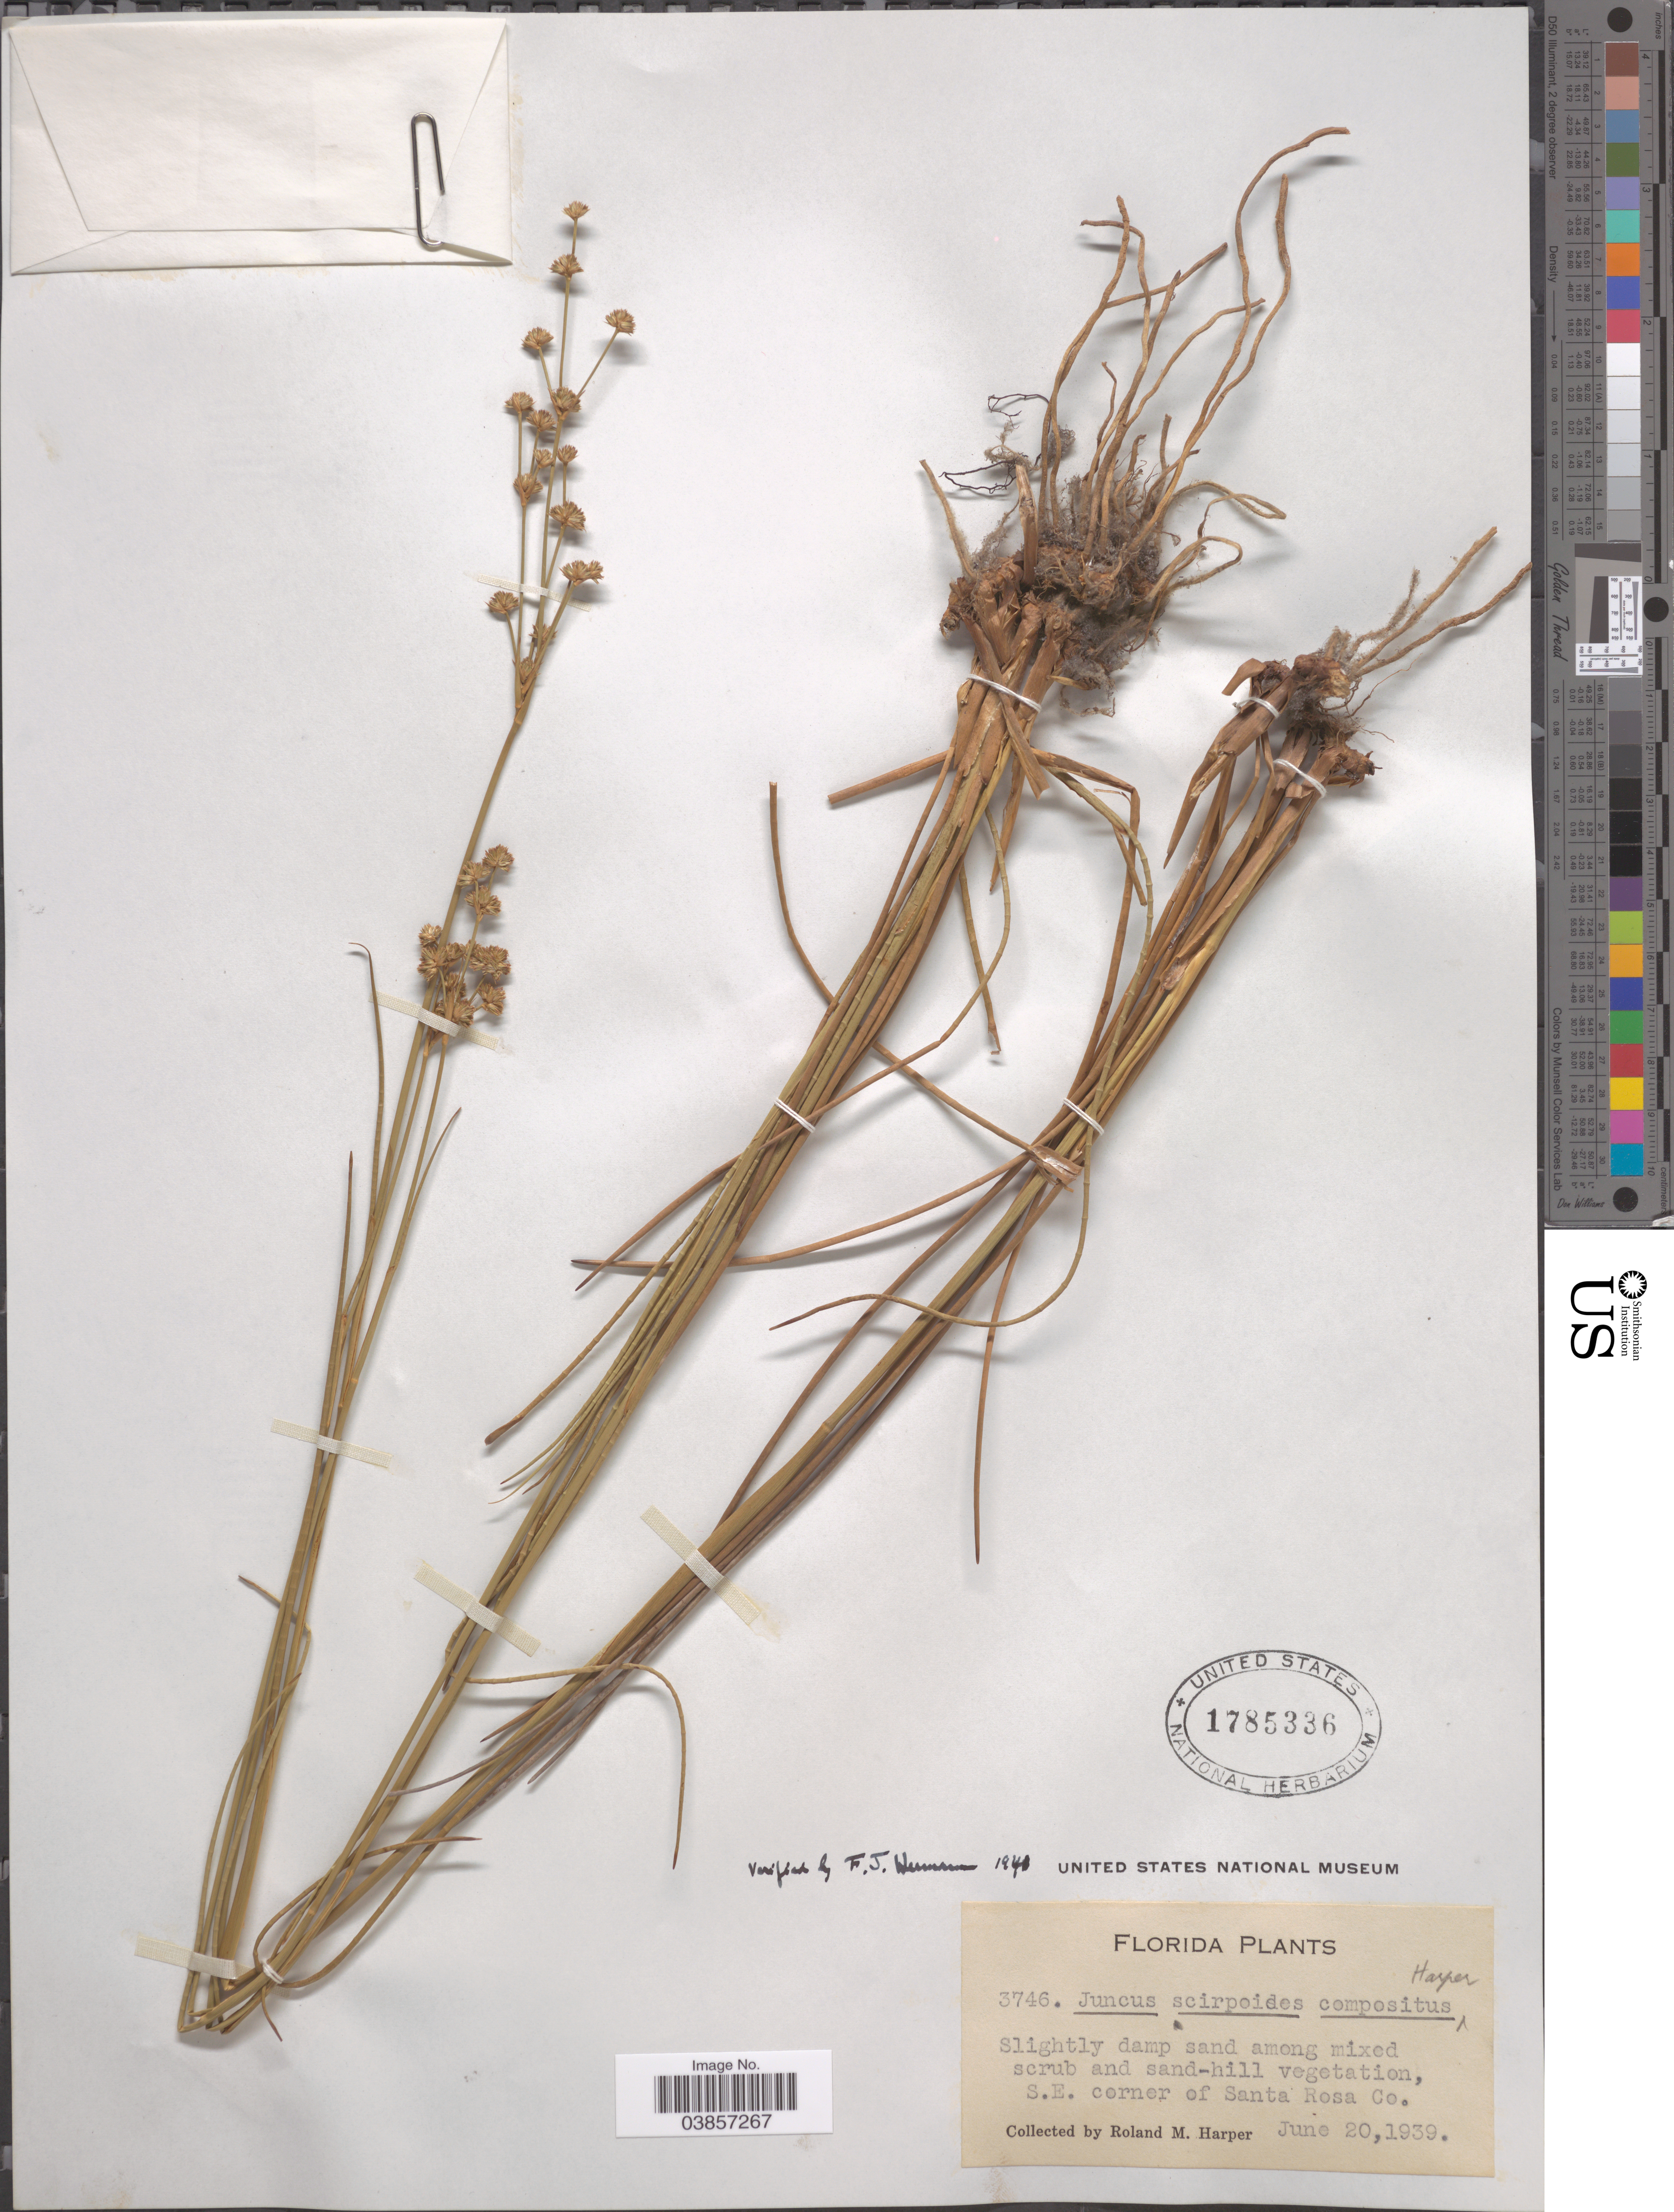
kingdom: Plantae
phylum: Tracheophyta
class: Liliopsida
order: Poales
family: Juncaceae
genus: Juncus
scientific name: Juncus scirpoides var. compositus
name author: R.M. Harper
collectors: R. M. Harper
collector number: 3746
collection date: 1939-06-20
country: United States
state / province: Florida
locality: S.E. corner of Santa Rosa Co.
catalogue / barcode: US 1785336